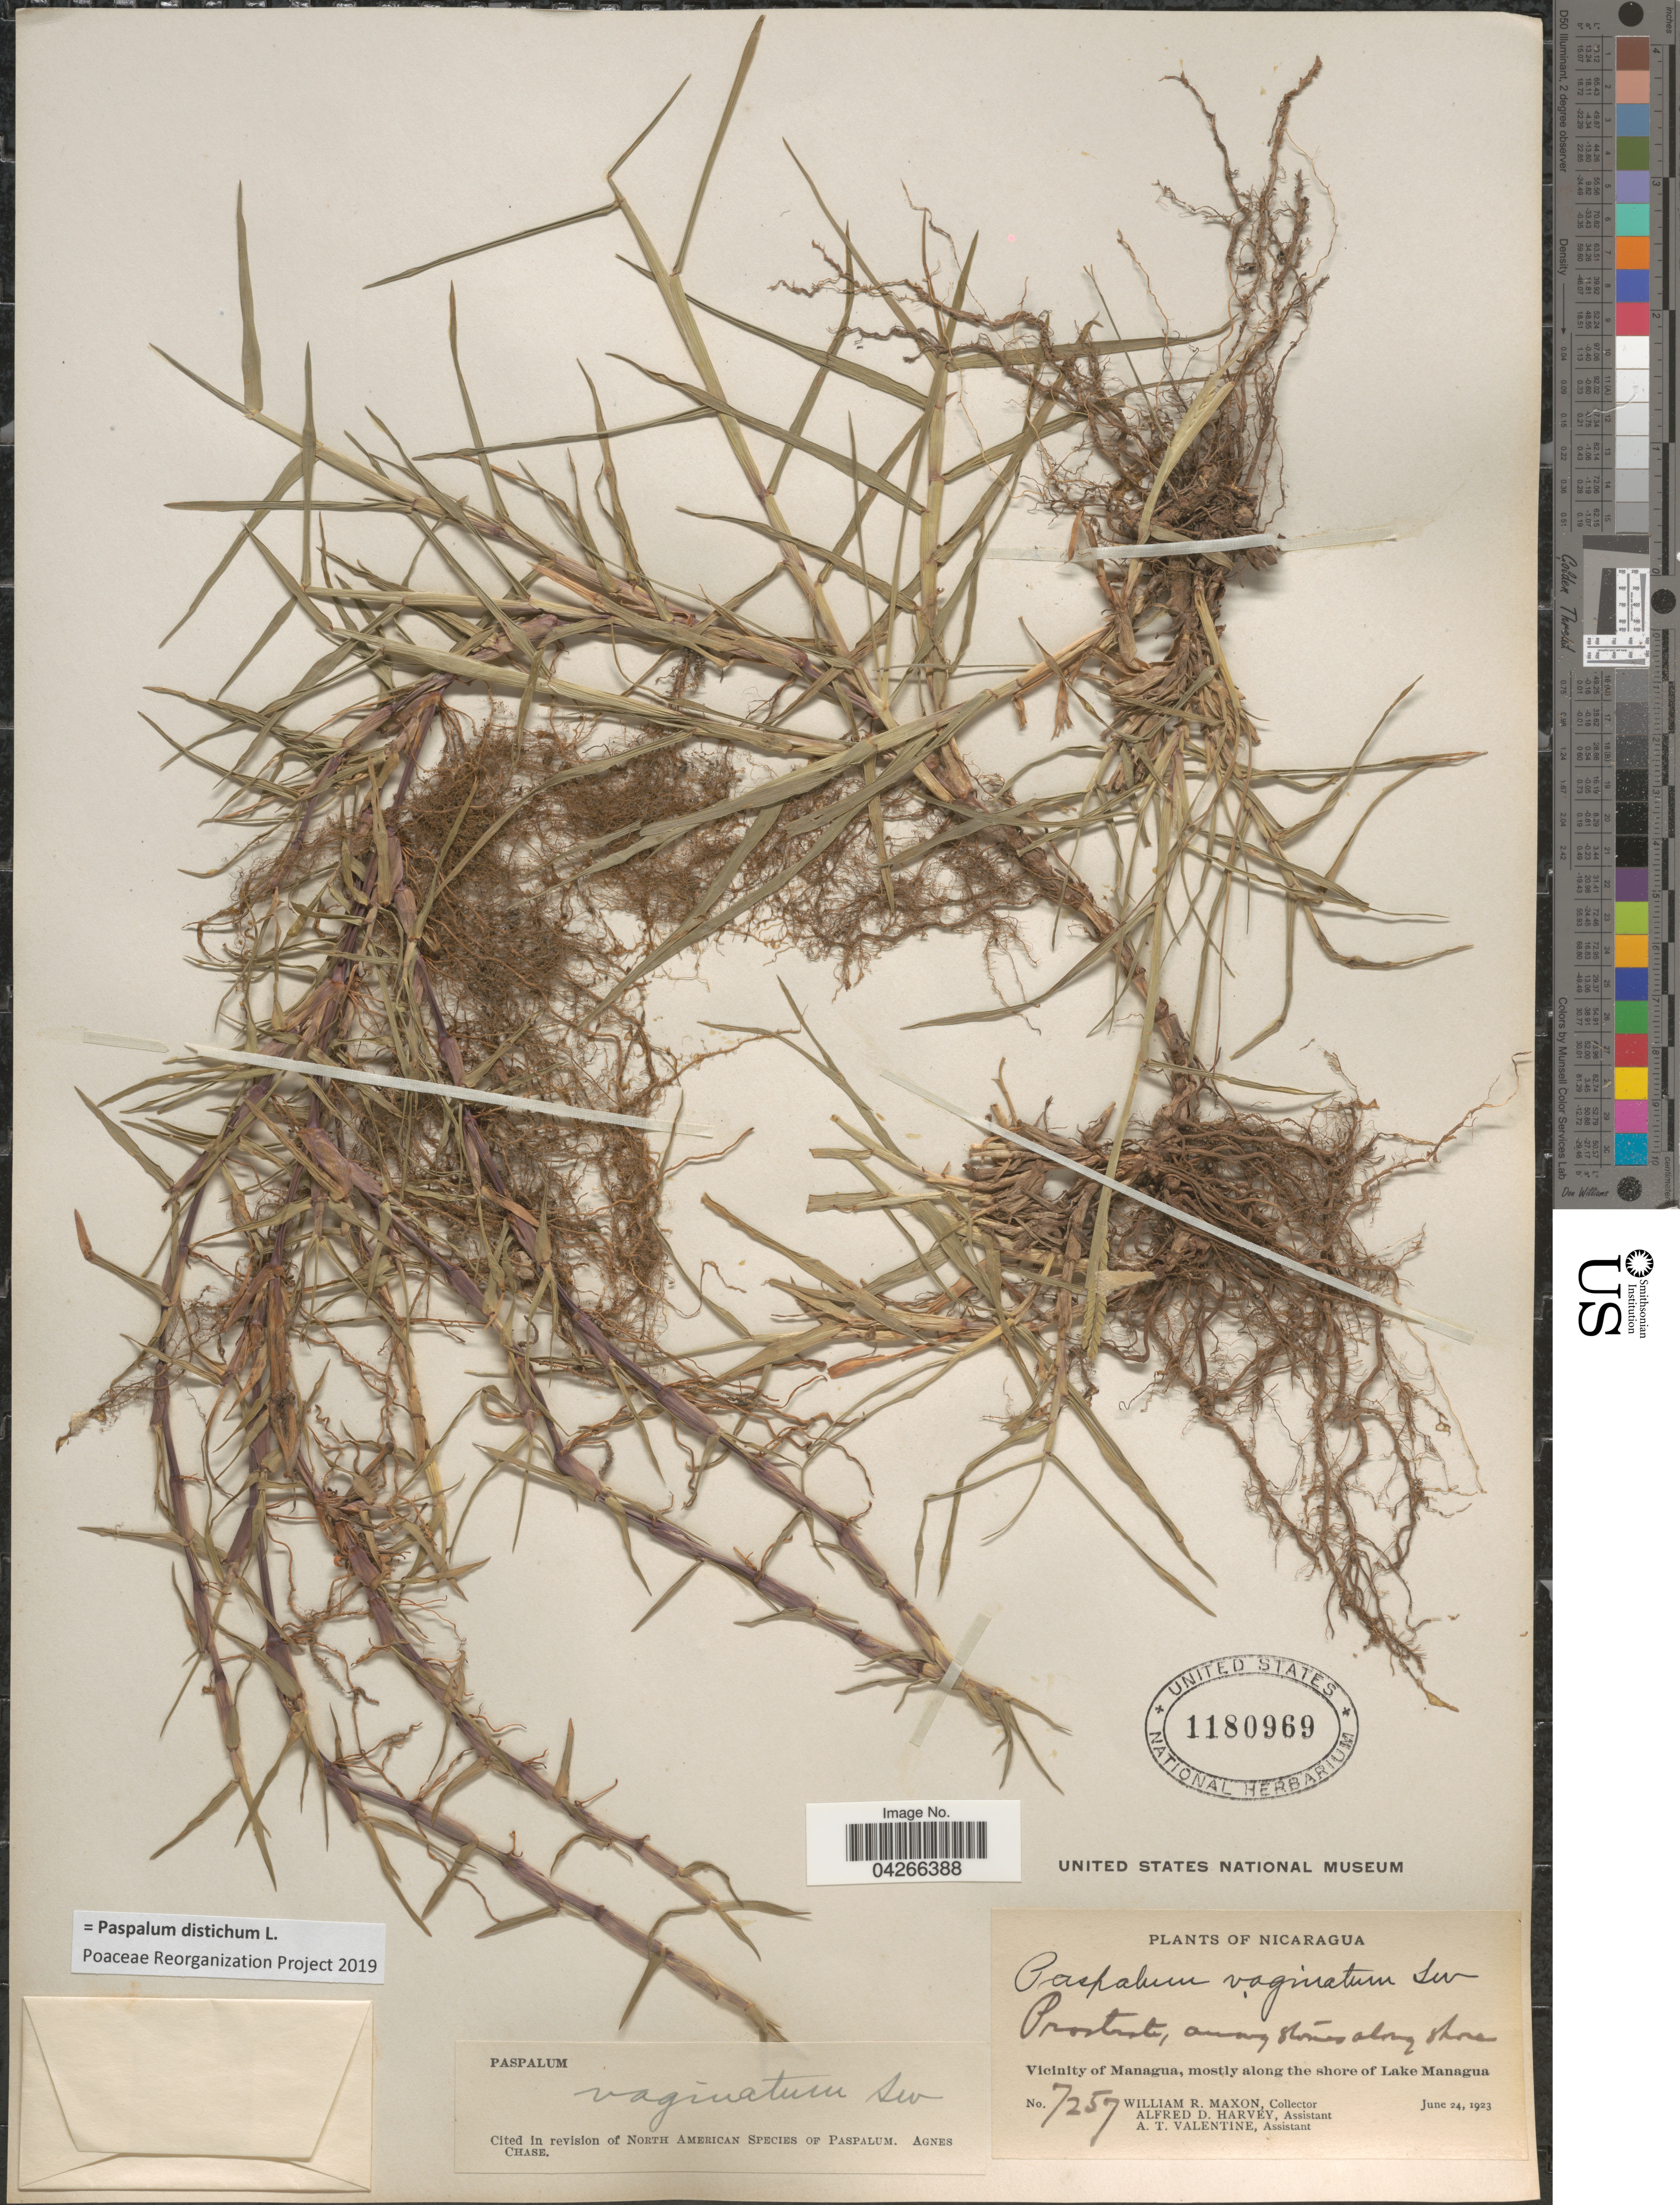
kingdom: Plantae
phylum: Tracheophyta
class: Liliopsida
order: Poales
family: Poaceae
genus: Paspalum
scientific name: Paspalum distichum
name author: L.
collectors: W. R. Maxon, A. D. Harvey & A. Valentine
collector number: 7257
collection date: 1923-06-24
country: Nicaragua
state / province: Managua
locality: Among stones along shore. Vicinity of Managua, mostly along the shore of Lake Managua.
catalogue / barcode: US 1180969